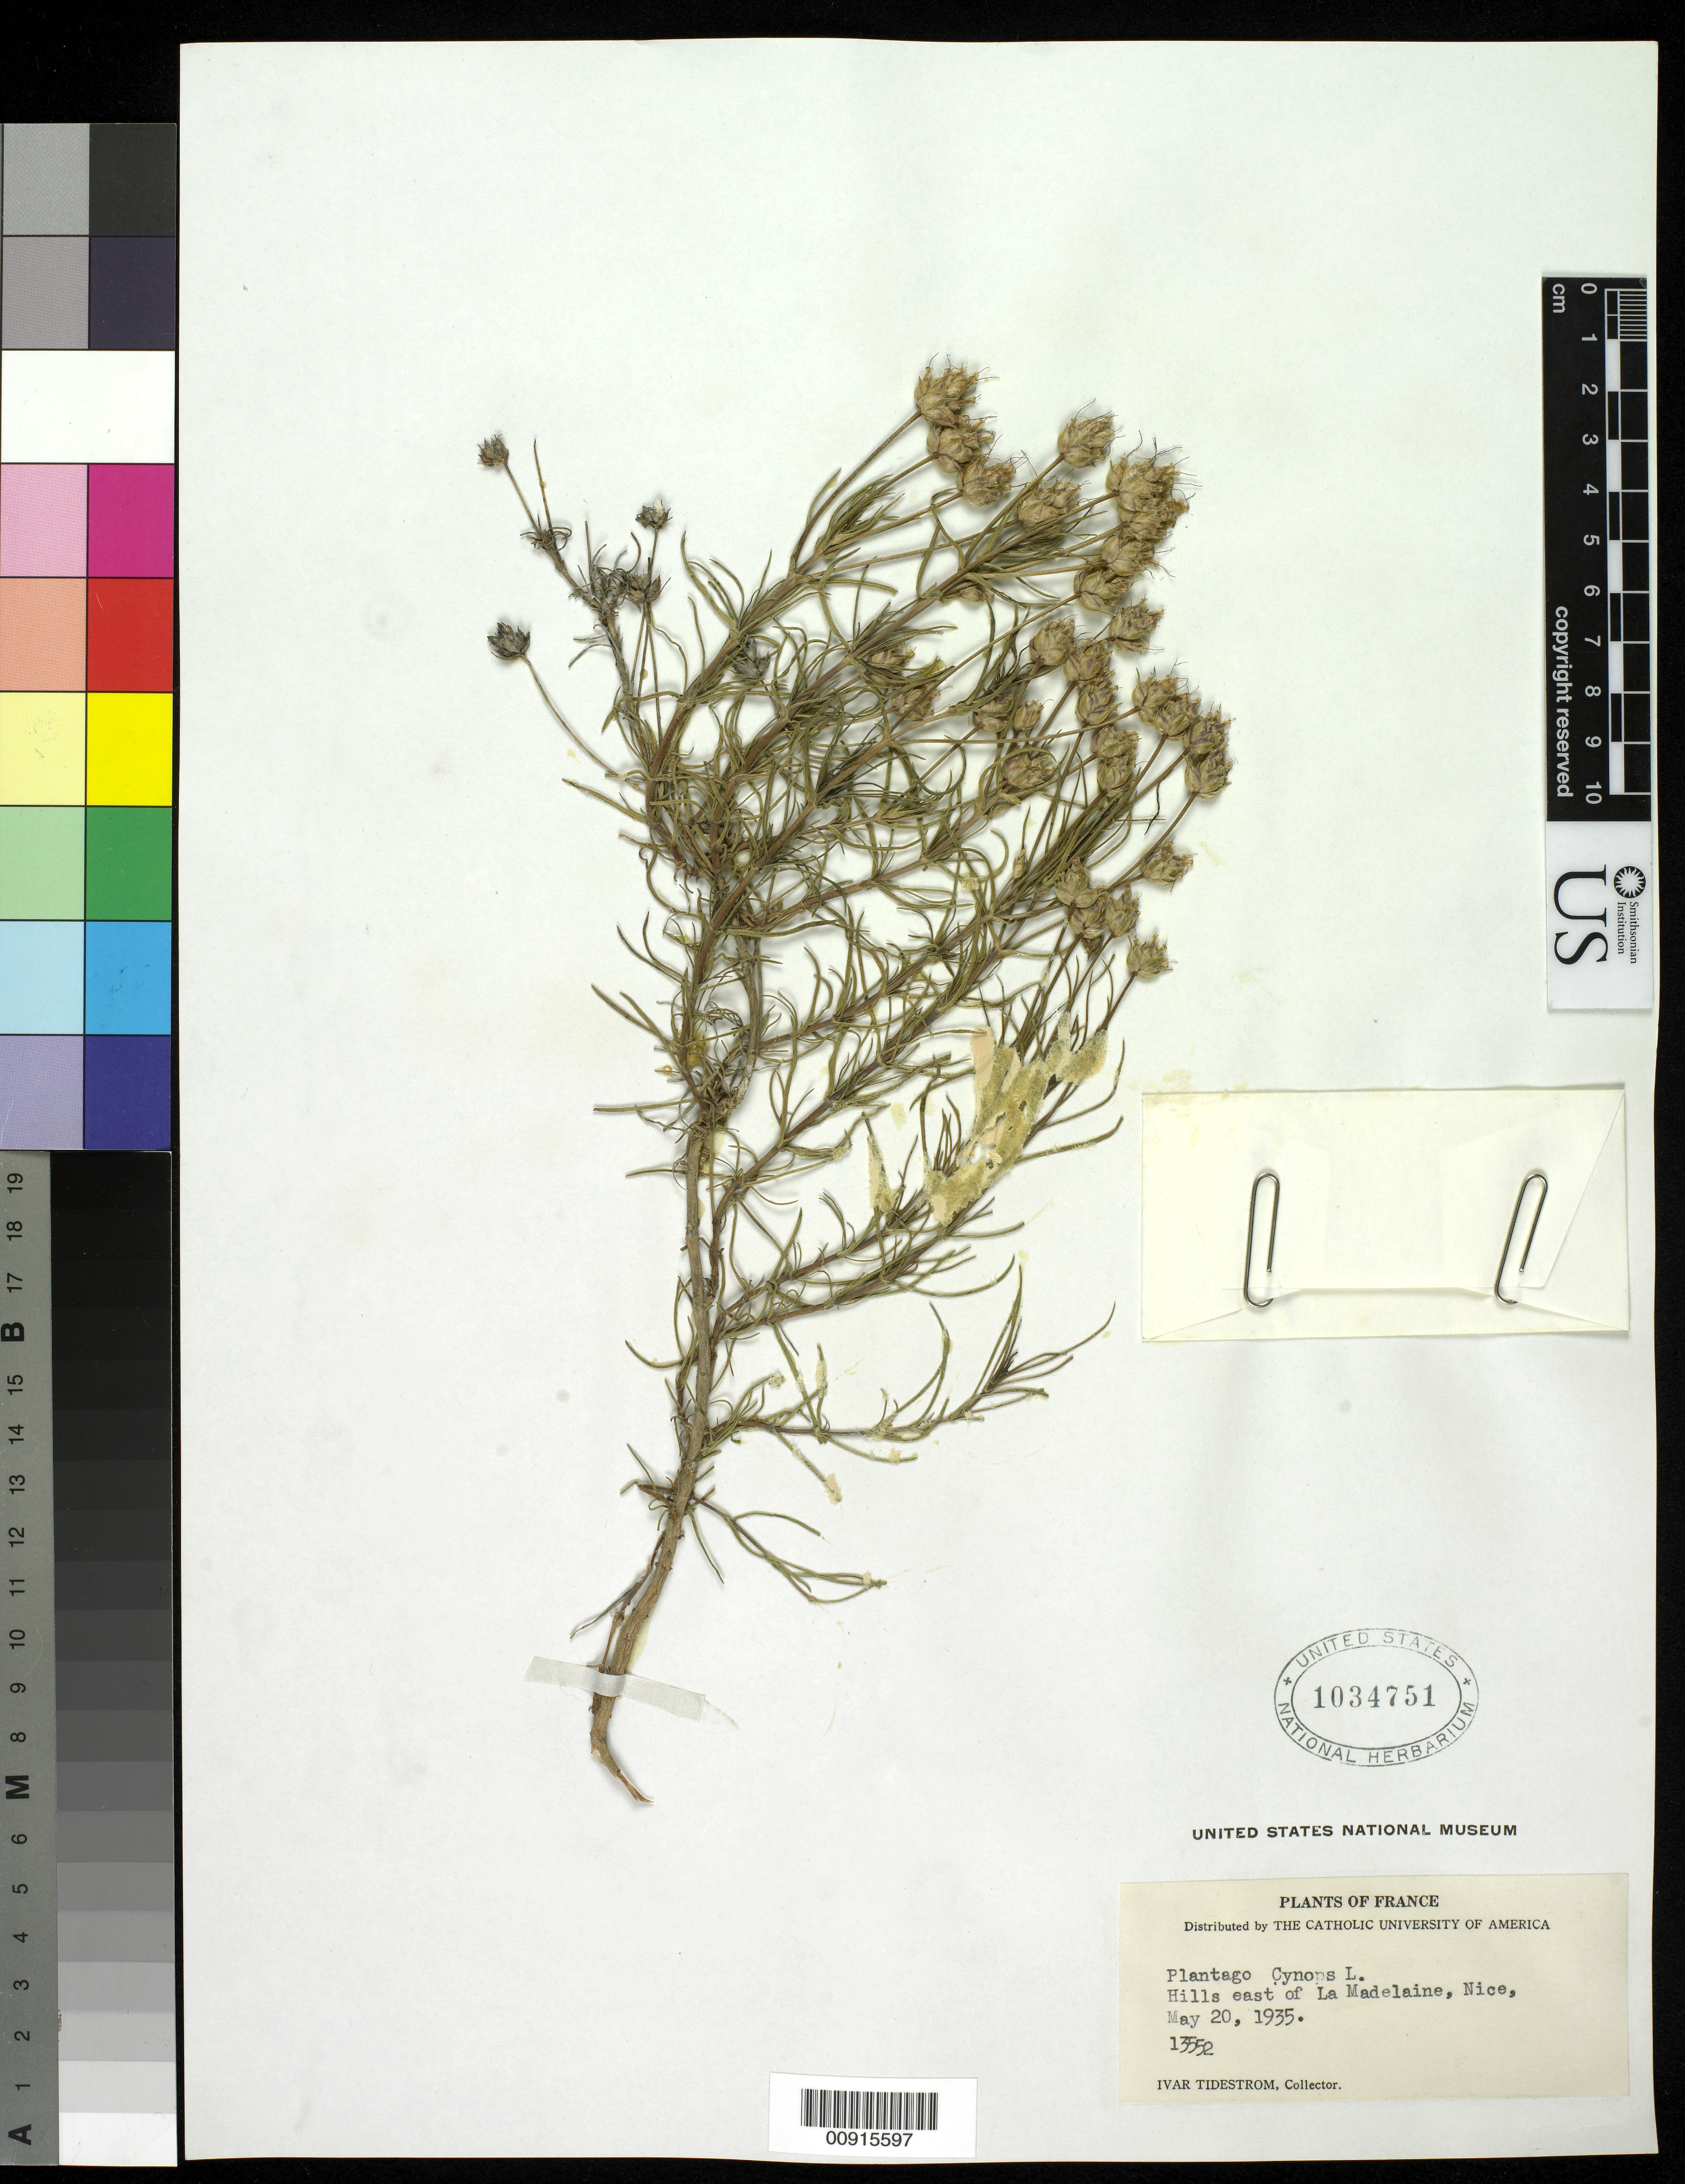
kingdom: Plantae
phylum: Tracheophyta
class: Magnoliopsida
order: Lamiales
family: Plantaginaceae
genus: Plantago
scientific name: Plantago sempervirens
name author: Crantz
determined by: Shipunov, Alexey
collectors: I. F. Tidestrom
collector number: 13552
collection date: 1935-05-20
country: France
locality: east of La Madelaine, Nice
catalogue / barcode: US 1034751